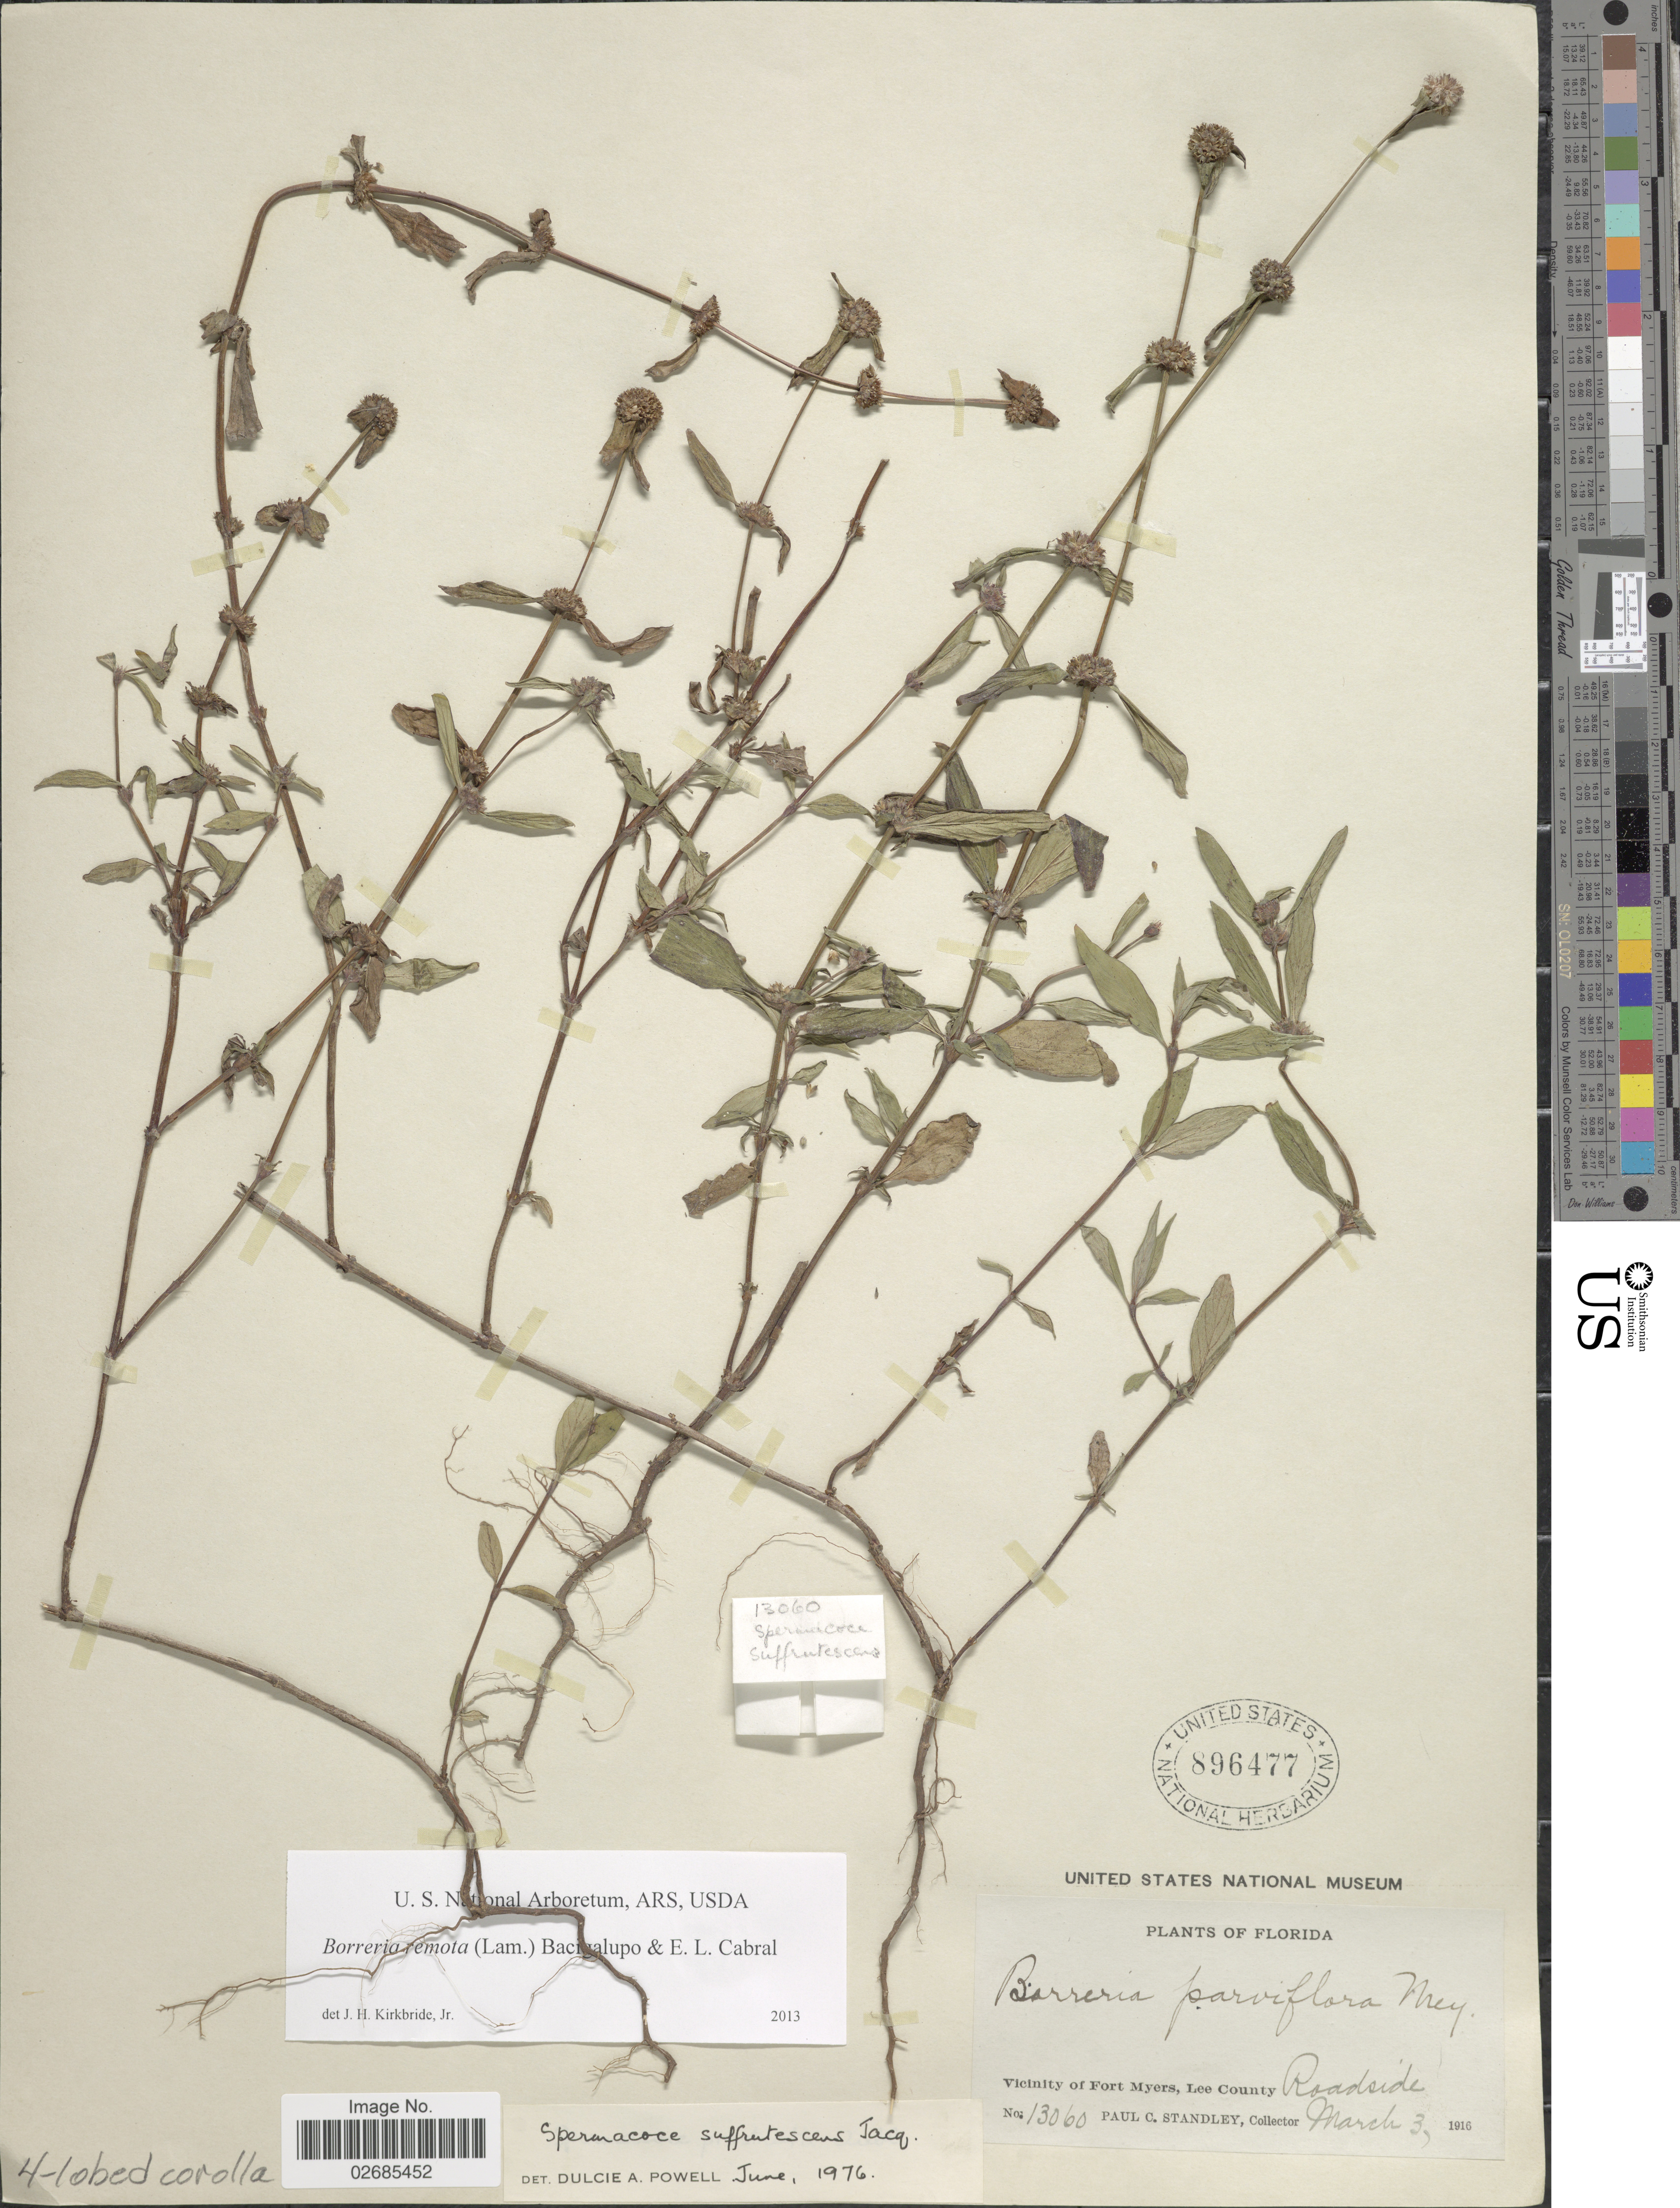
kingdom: Plantae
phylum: Tracheophyta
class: Magnoliopsida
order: Gentianales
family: Rubiaceae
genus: Borreria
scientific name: Borreria remota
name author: (Lam.) Bacigalupo & E.L. Cabral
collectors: P. C. Standley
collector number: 13060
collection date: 1916-03-03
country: United States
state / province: Florida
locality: Vicinity of Fort Myers, Lee County. Roadside.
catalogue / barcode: US 896477